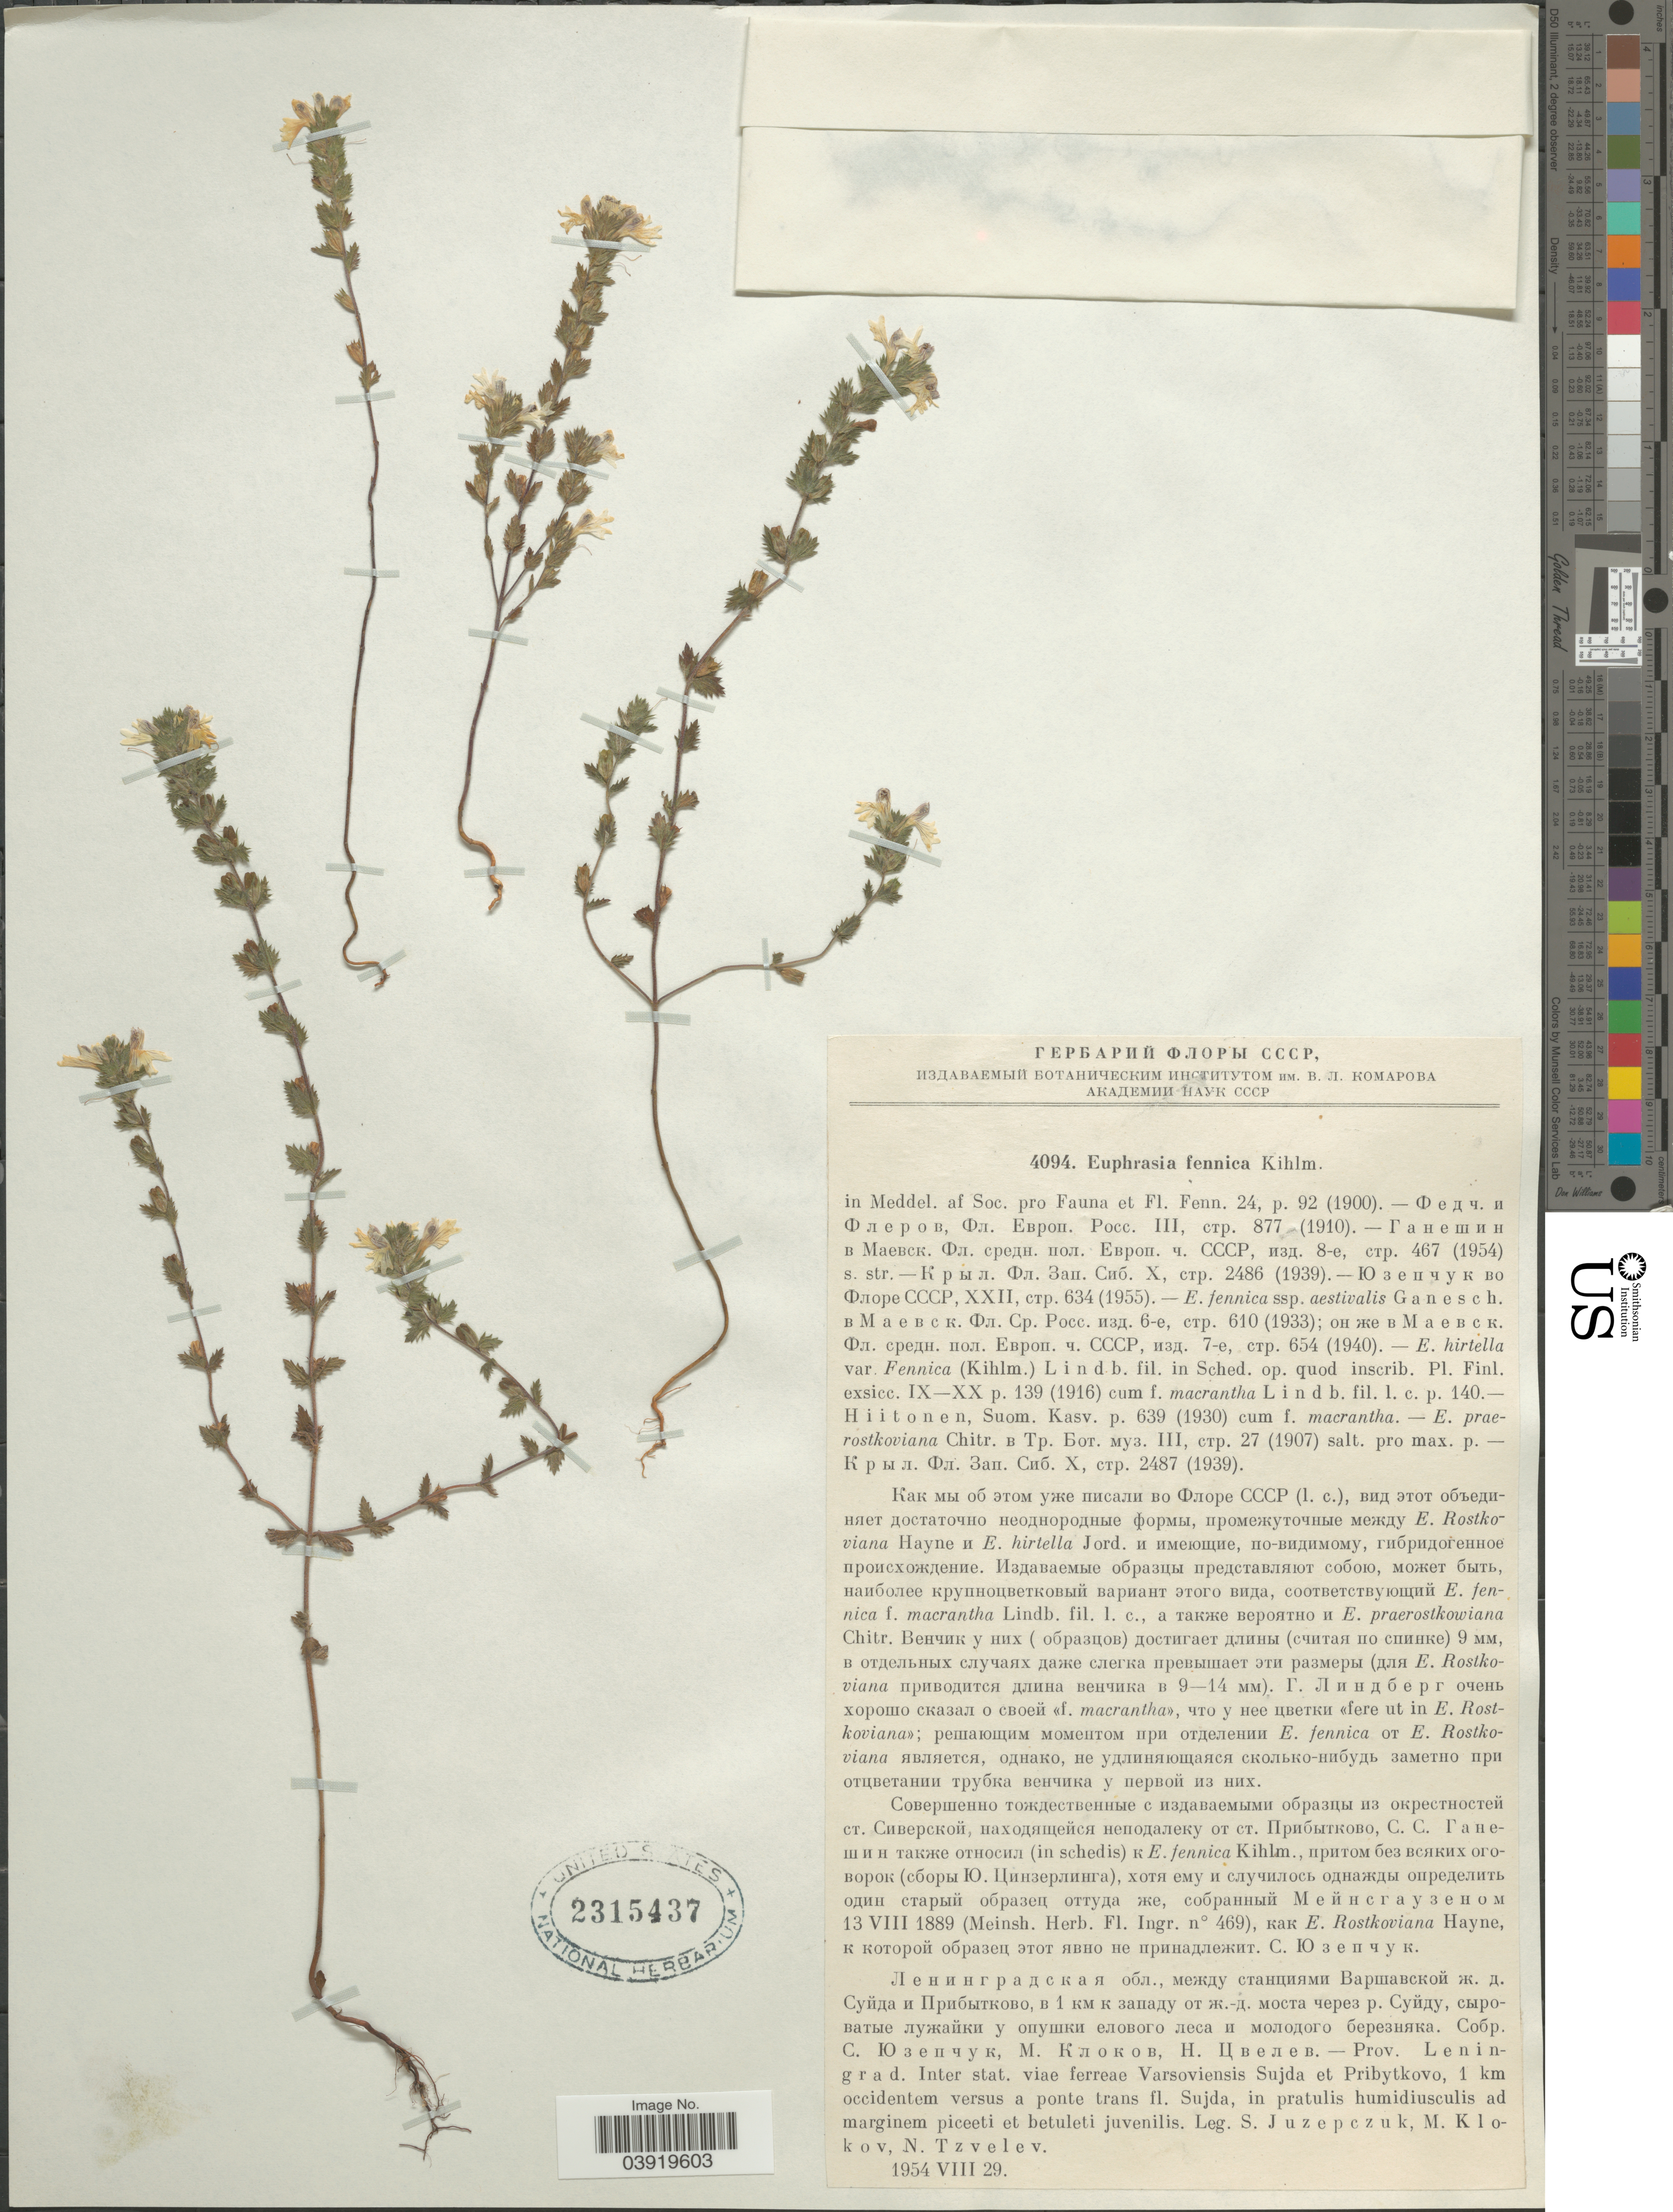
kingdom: Plantae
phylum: Tracheophyta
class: Magnoliopsida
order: Lamiales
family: Orobanchaceae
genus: Euphrasia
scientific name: Euphrasia fennica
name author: Kihlm.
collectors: S. V. Juzepczuk, M. V. Klokov & N. N. Tzvelev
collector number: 4094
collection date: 1954-08-29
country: Russian Federation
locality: Prov. Leningrad. Inter stat. viae ferreae Varsoviensis Sujda et Pribytkovo, 1 km occidentem versus a ponte trans fl. Sujda, in pratulis humidiusculis ad marginem piceeti et betuleti juvenilis.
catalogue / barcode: US 2315437